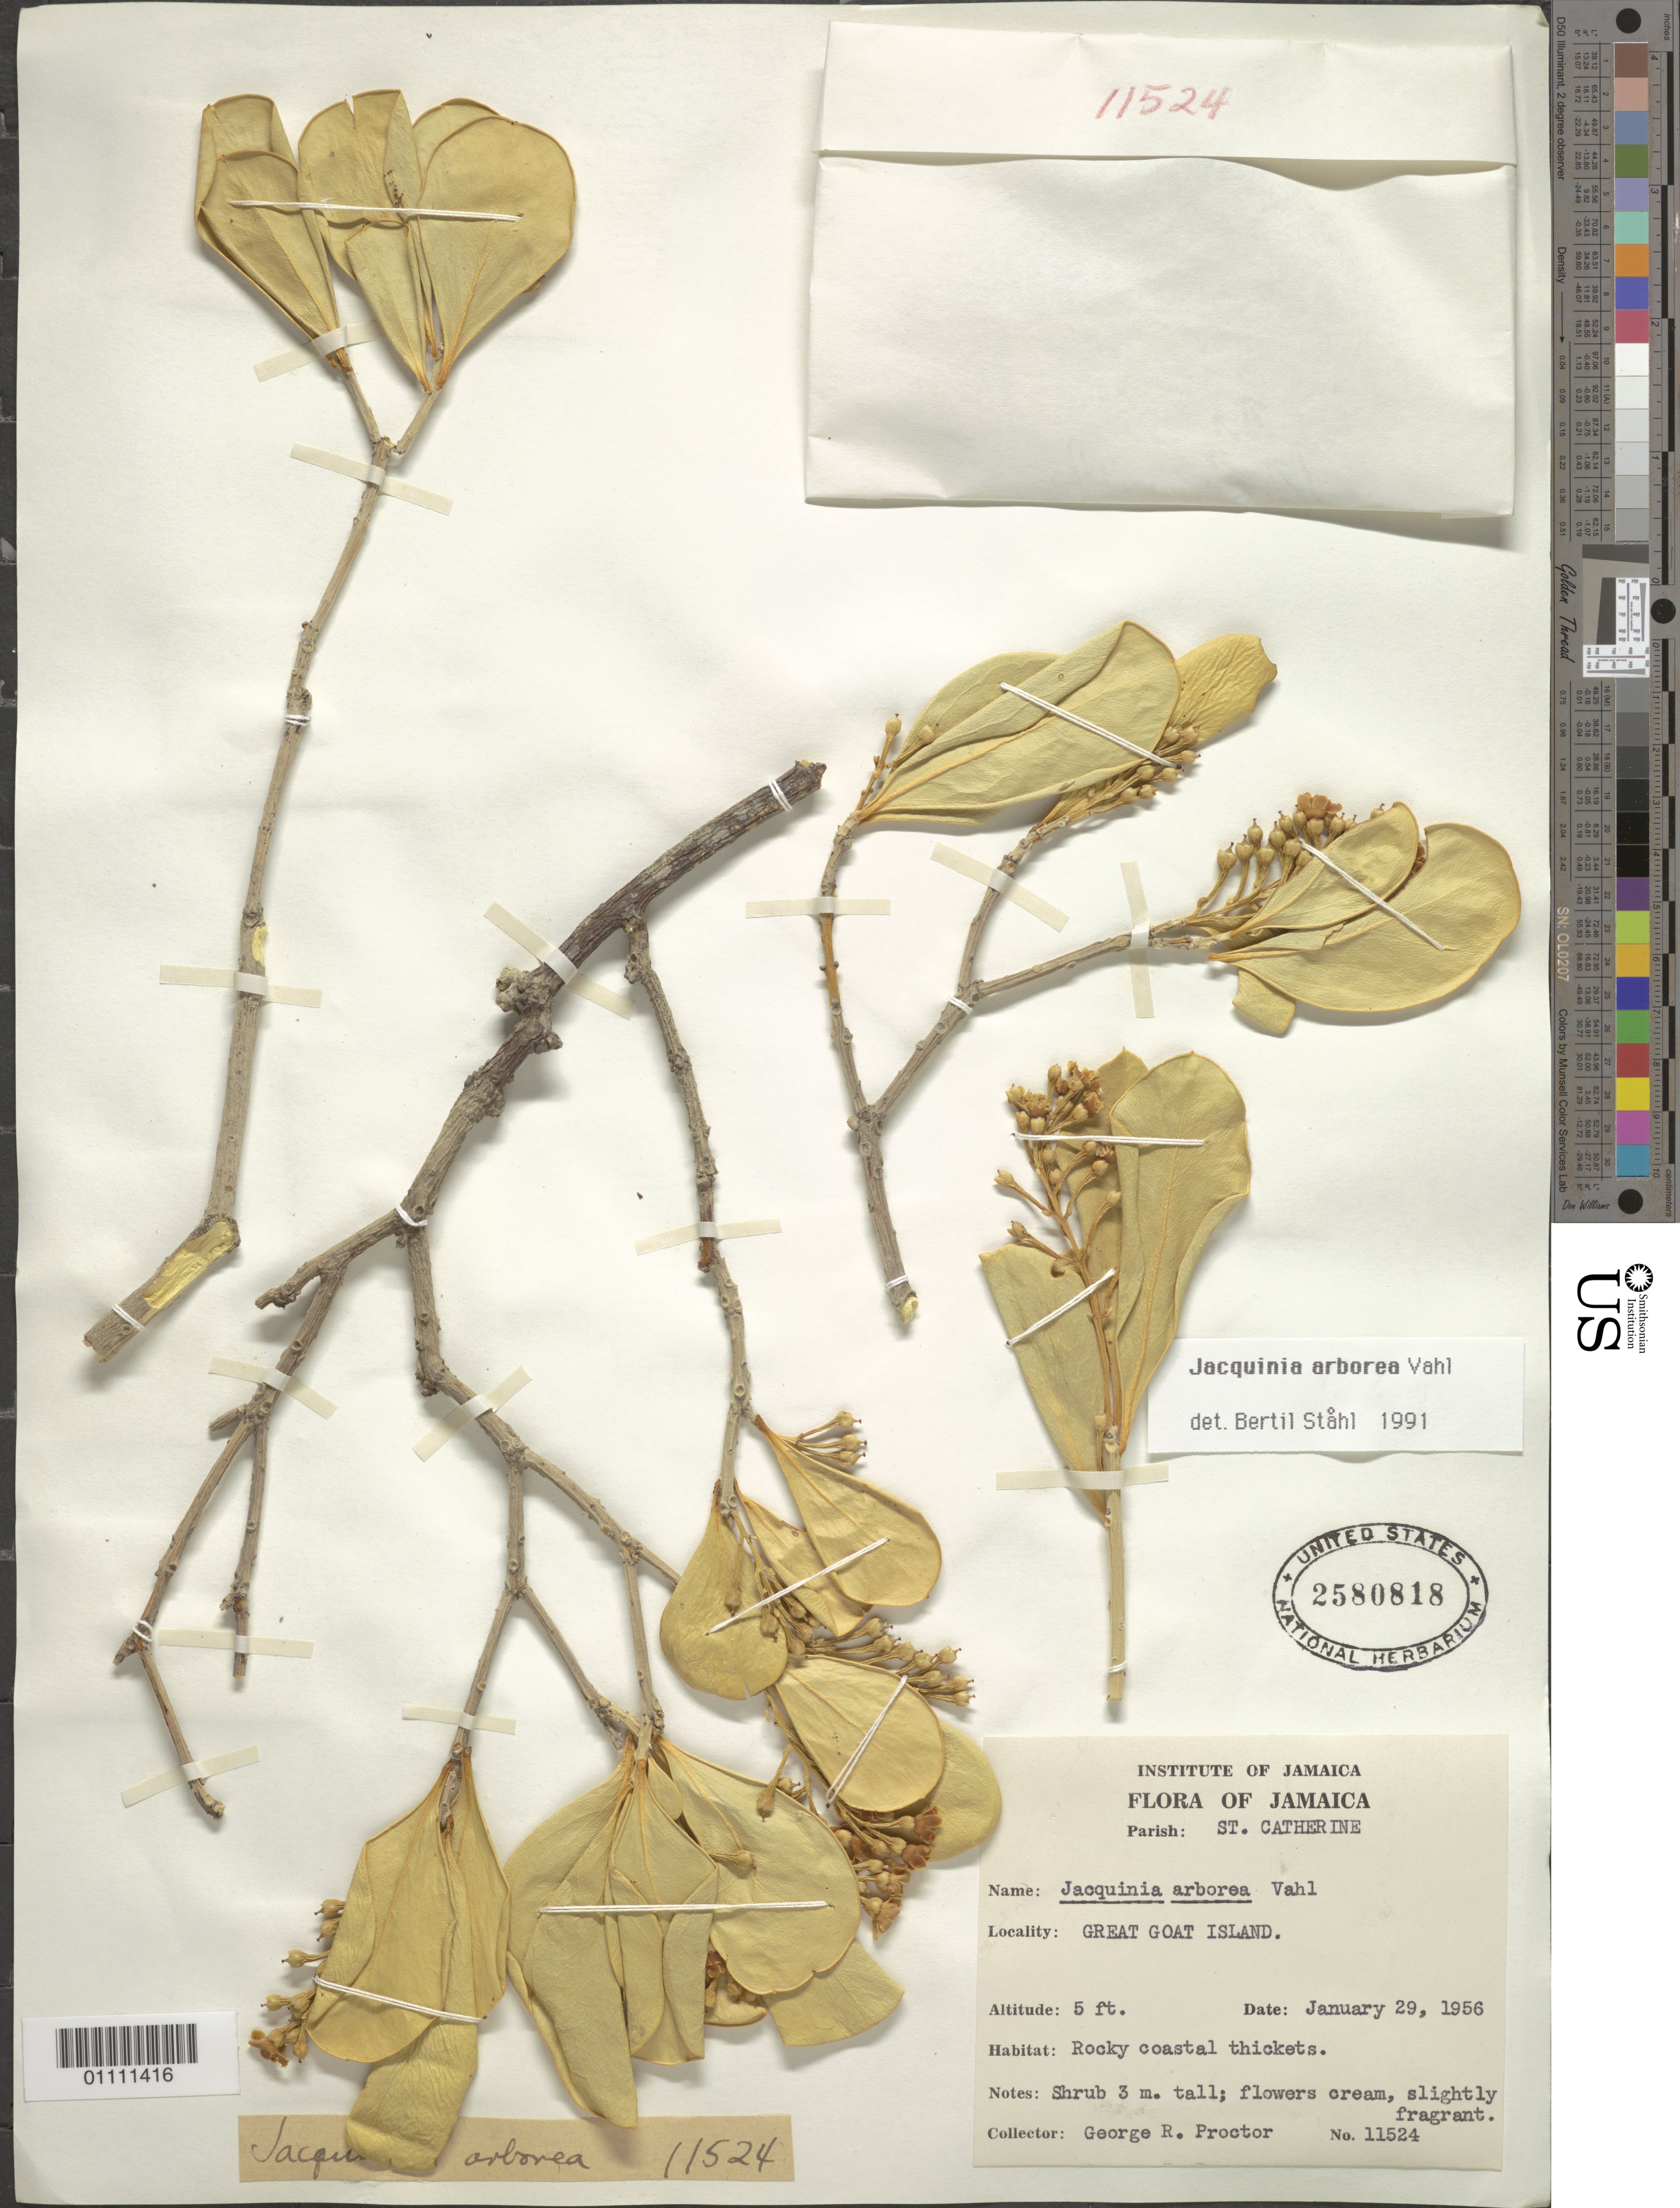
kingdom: Plantae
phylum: Tracheophyta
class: Magnoliopsida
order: Ericales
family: Primulaceae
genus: Jacquinia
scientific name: Jacquinia arborea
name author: Vahl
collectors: G. R. Proctor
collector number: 11524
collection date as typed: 29 Jan 1956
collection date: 1956-01-29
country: Jamaica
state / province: Saint Catherine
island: Great Goat Island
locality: Rocky coastal thickets.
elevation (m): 2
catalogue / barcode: US 2580818